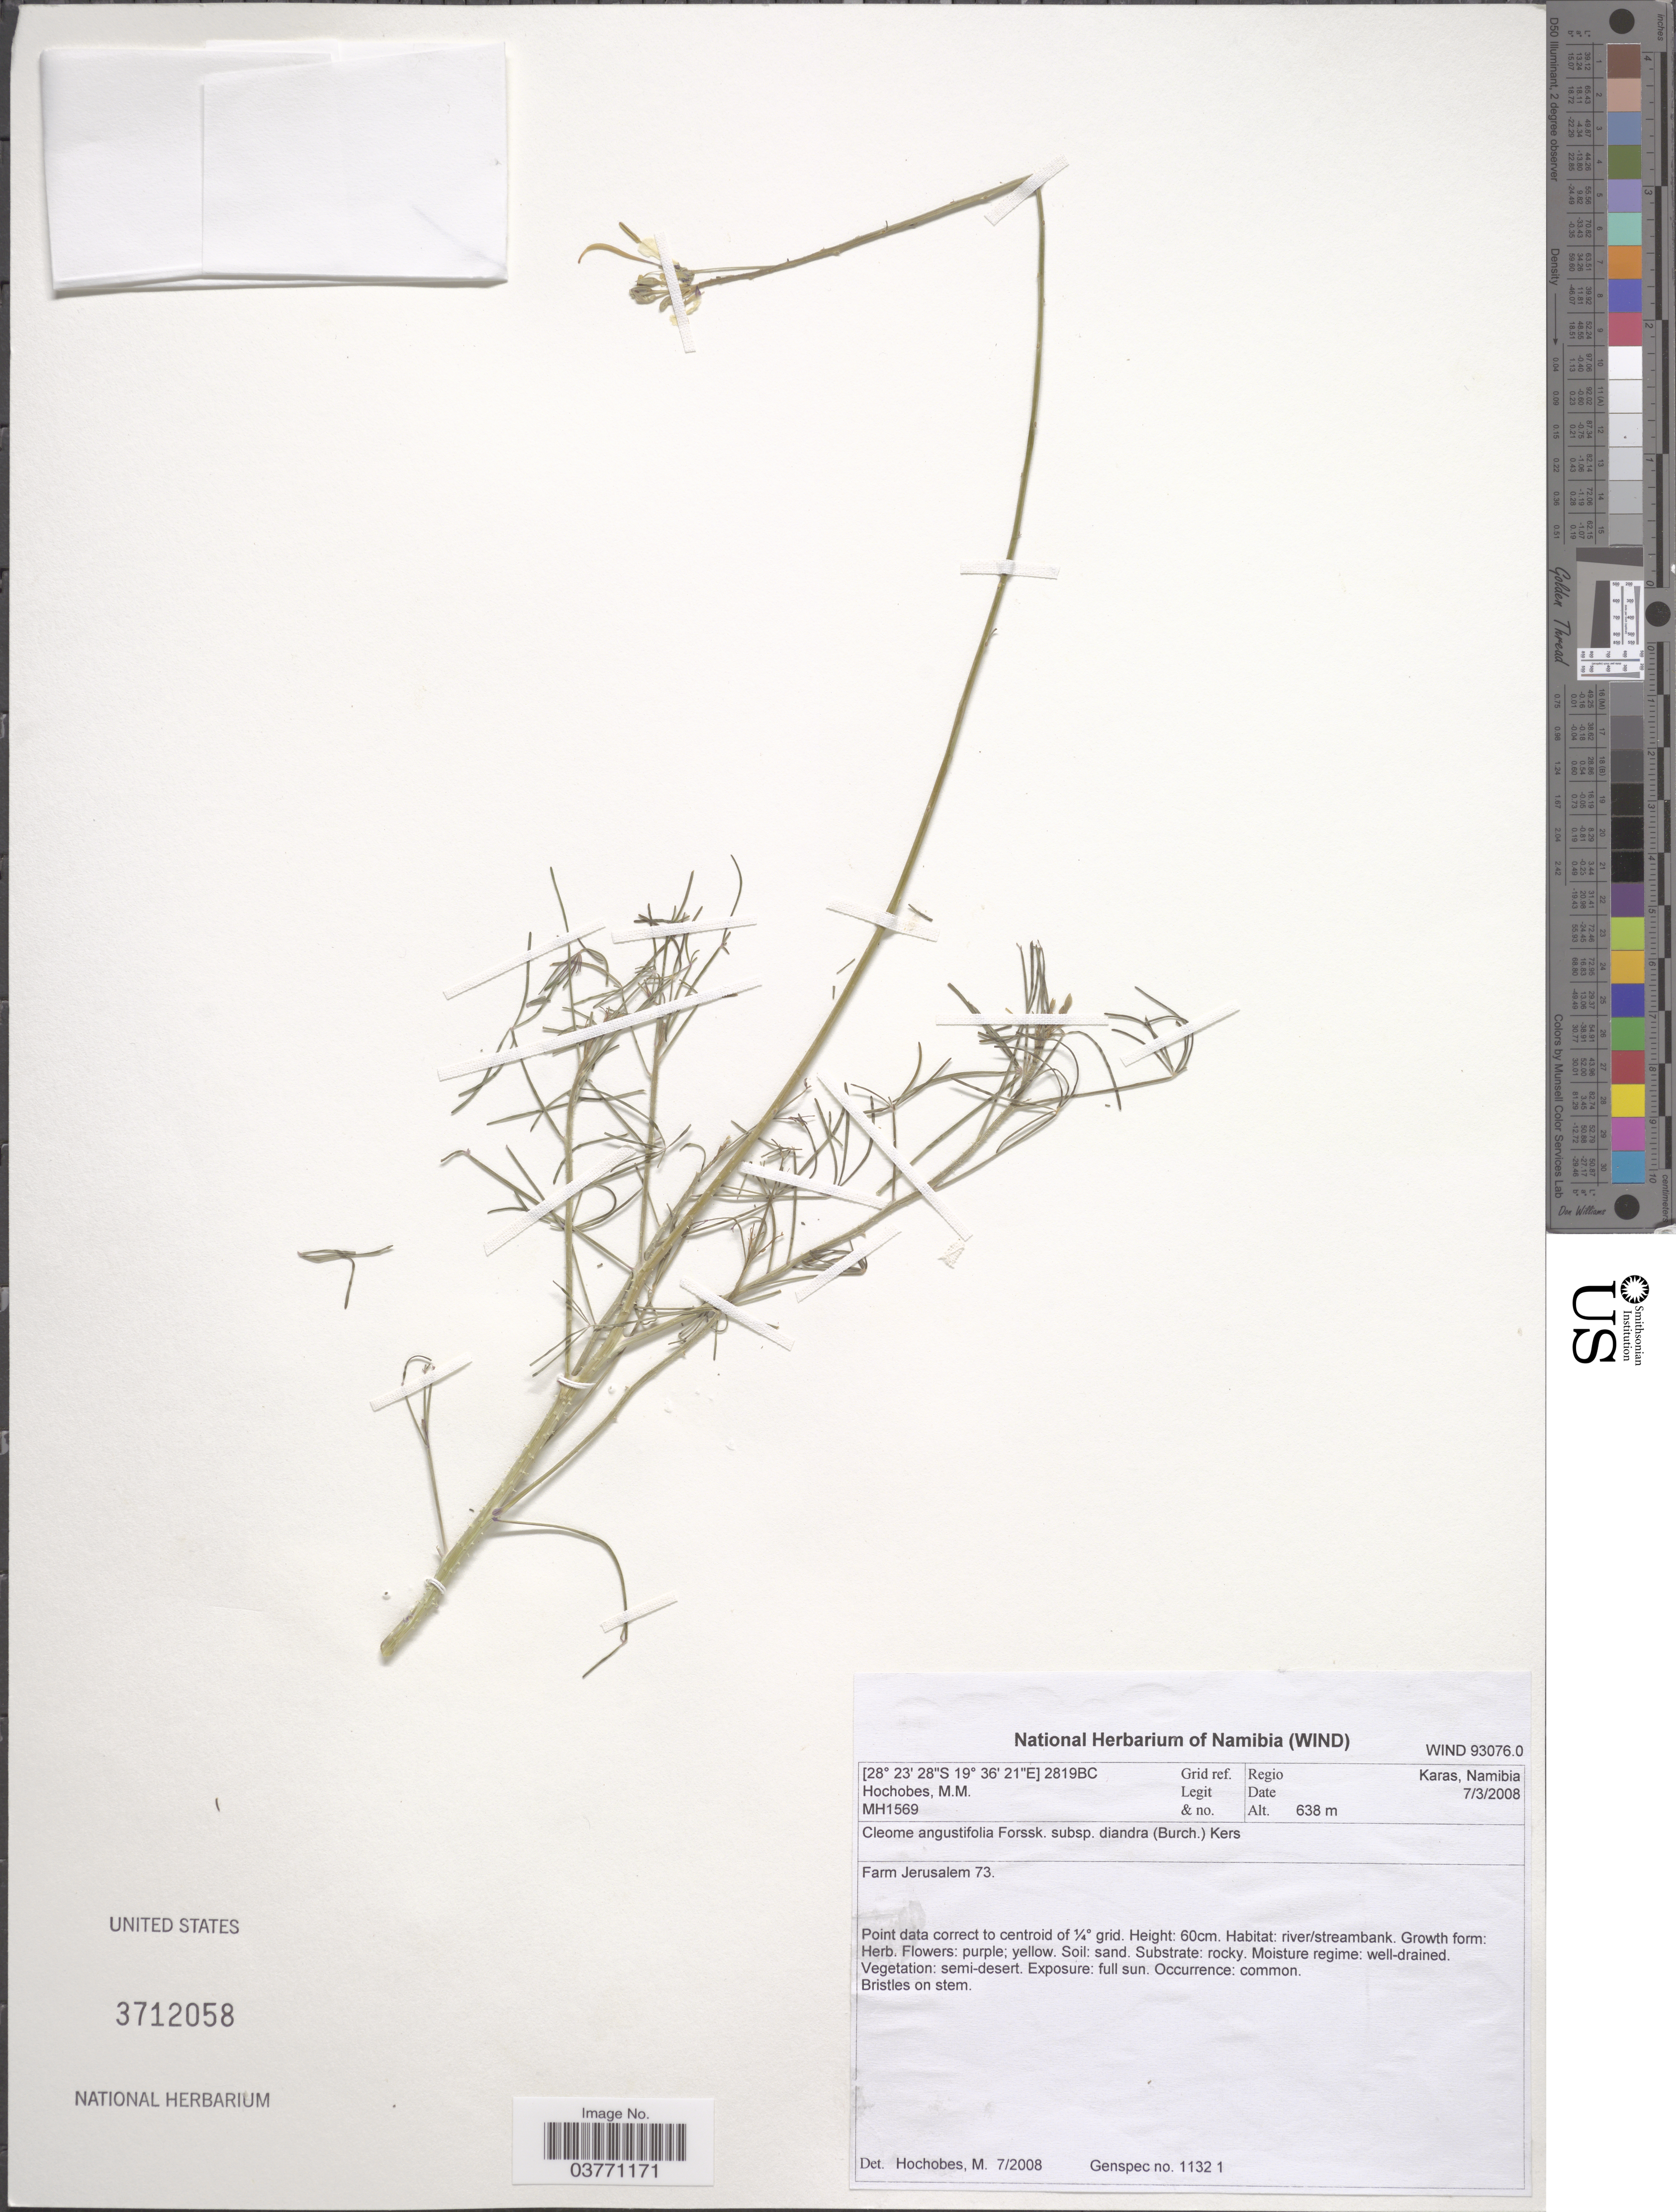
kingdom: Plantae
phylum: Tracheophyta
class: Magnoliopsida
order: Brassicales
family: Cleomaceae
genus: Coalisina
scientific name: Coalisina angustifolia var. diandra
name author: (Burch.) Roalson & J.C. Hall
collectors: M. Hochobes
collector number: MH1569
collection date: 2008-03-07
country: Namibia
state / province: Karas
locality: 2819BC Grid ref. Farm Jerusalem 73.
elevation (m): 638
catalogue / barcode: US 3712058